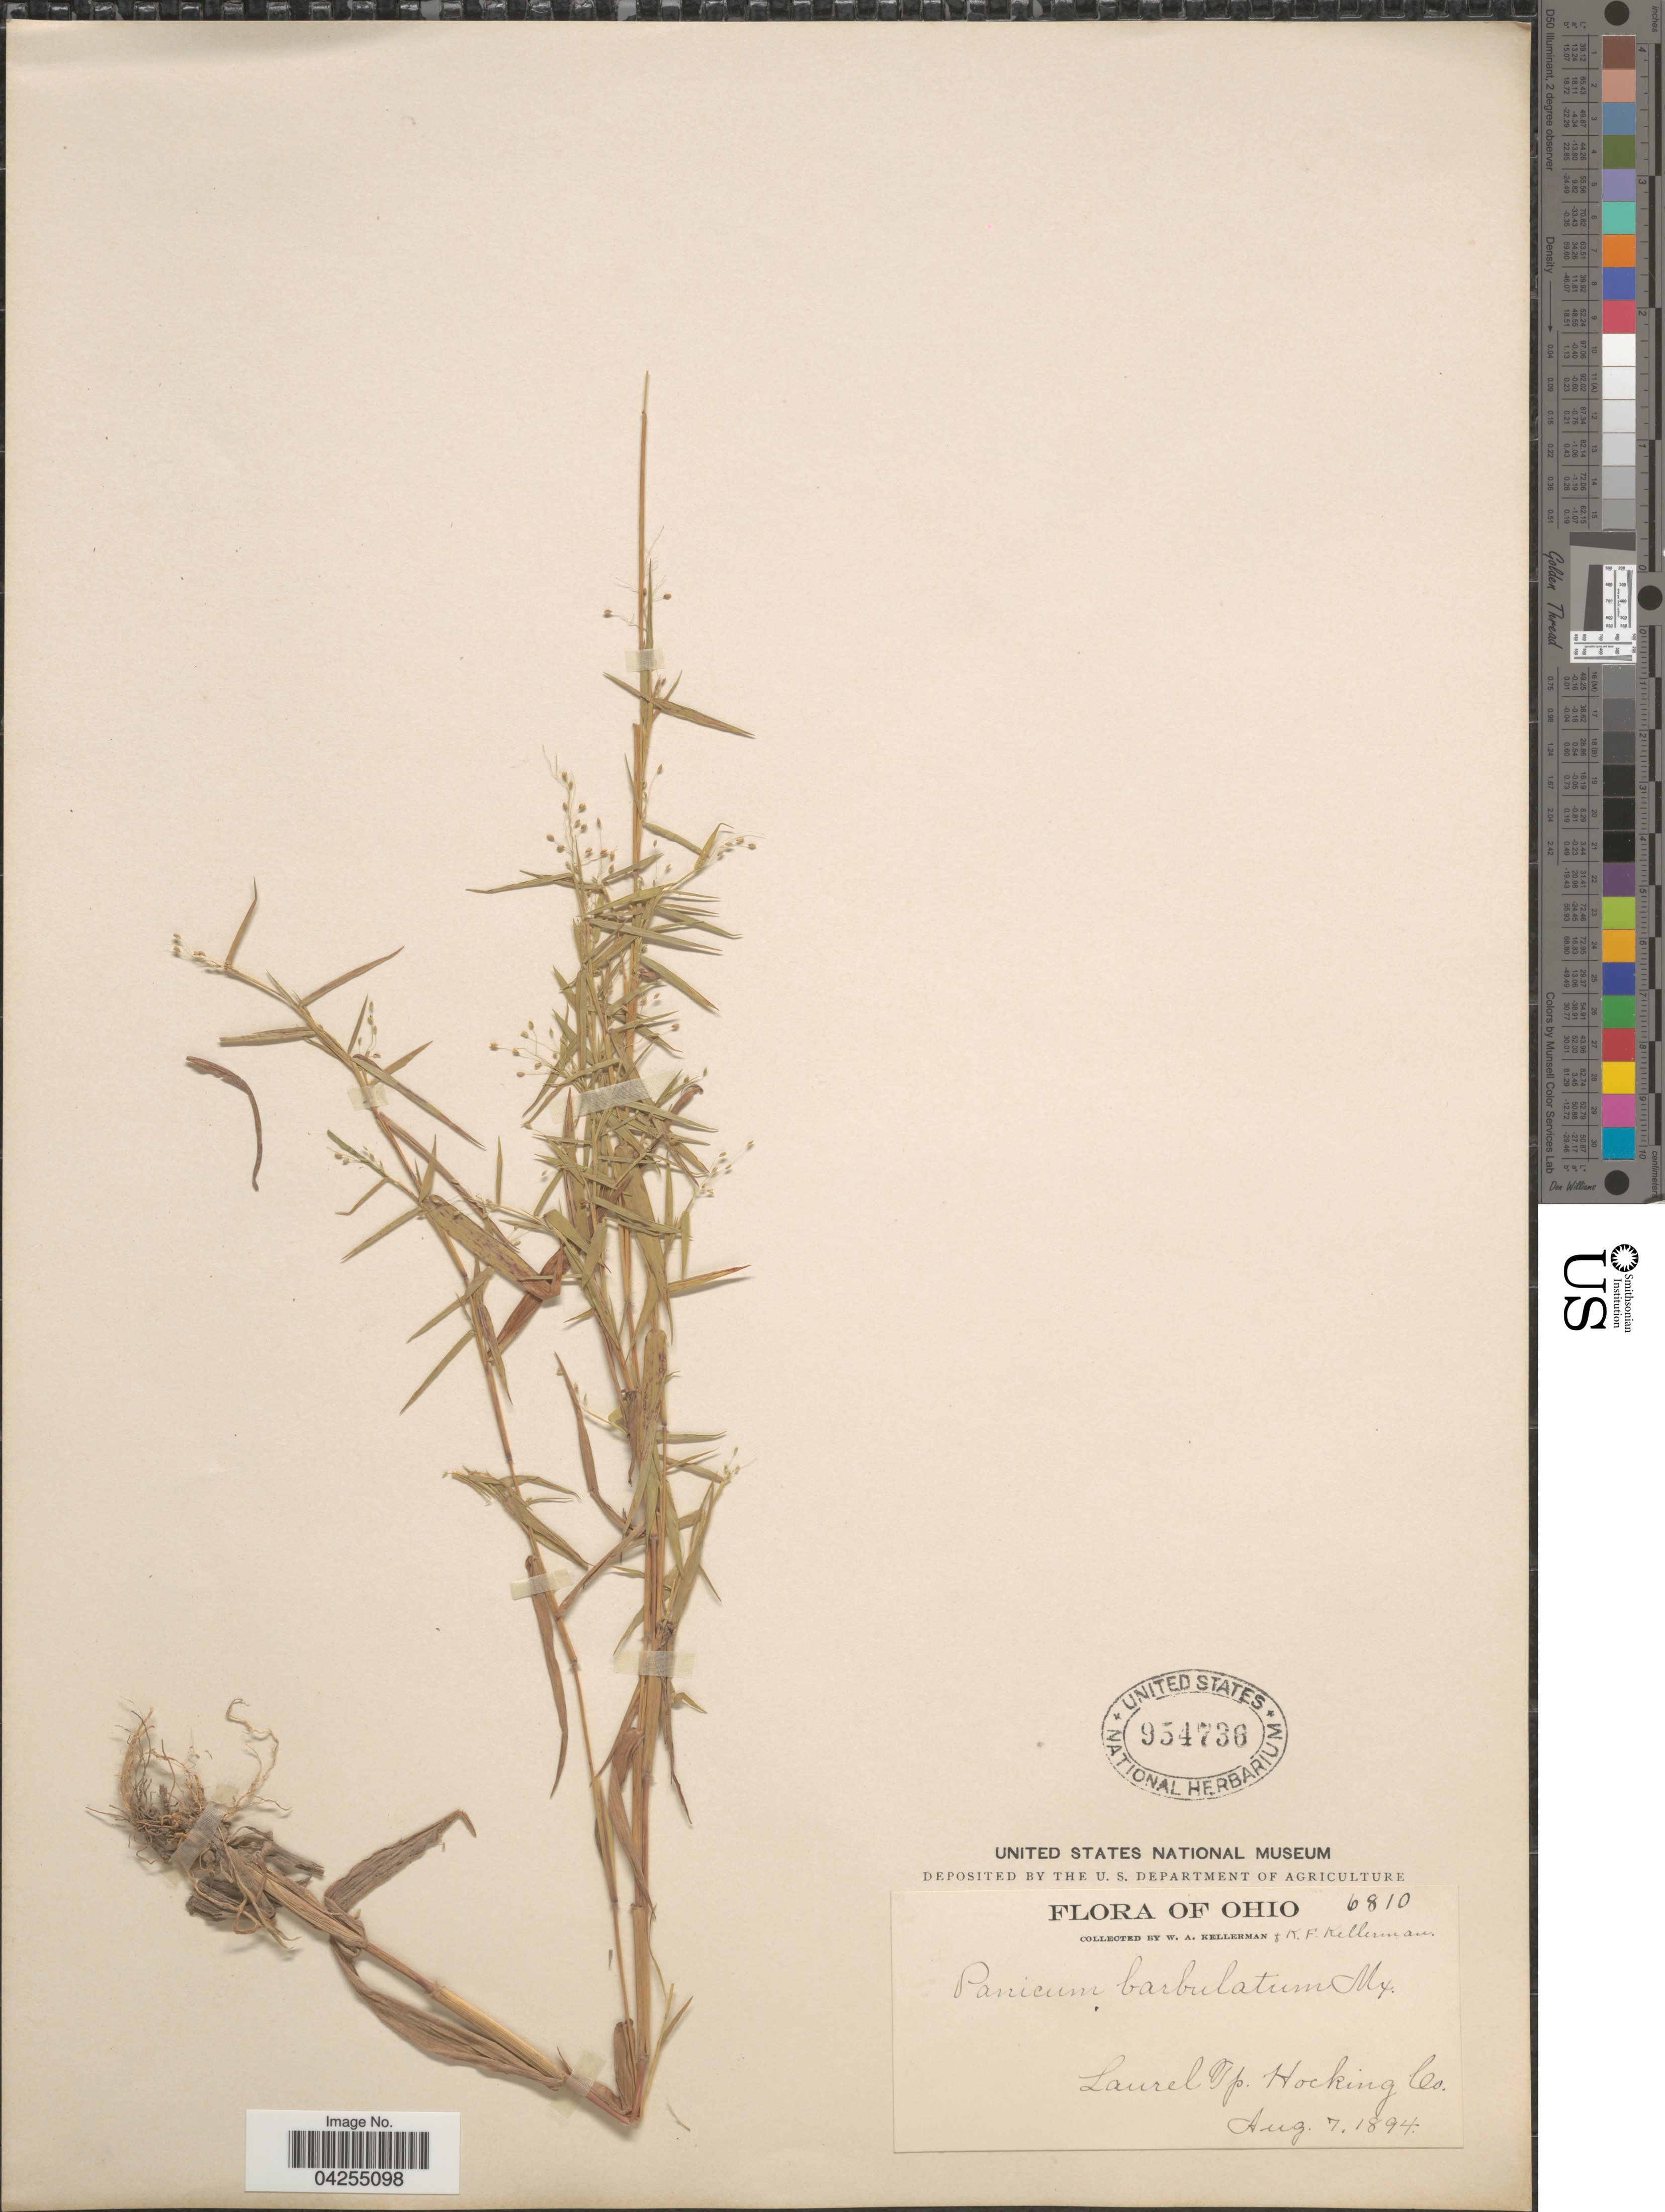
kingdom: Plantae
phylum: Tracheophyta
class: Liliopsida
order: Poales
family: Poaceae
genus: Dichanthelium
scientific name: Dichanthelium dichotomum var. dichotomum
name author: (L.) Gould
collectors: W. Kellerman & K. Kellerman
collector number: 6810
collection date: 1894-08-07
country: United States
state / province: Ohio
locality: Laurel Tp. Hocking Co.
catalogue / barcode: US 954736